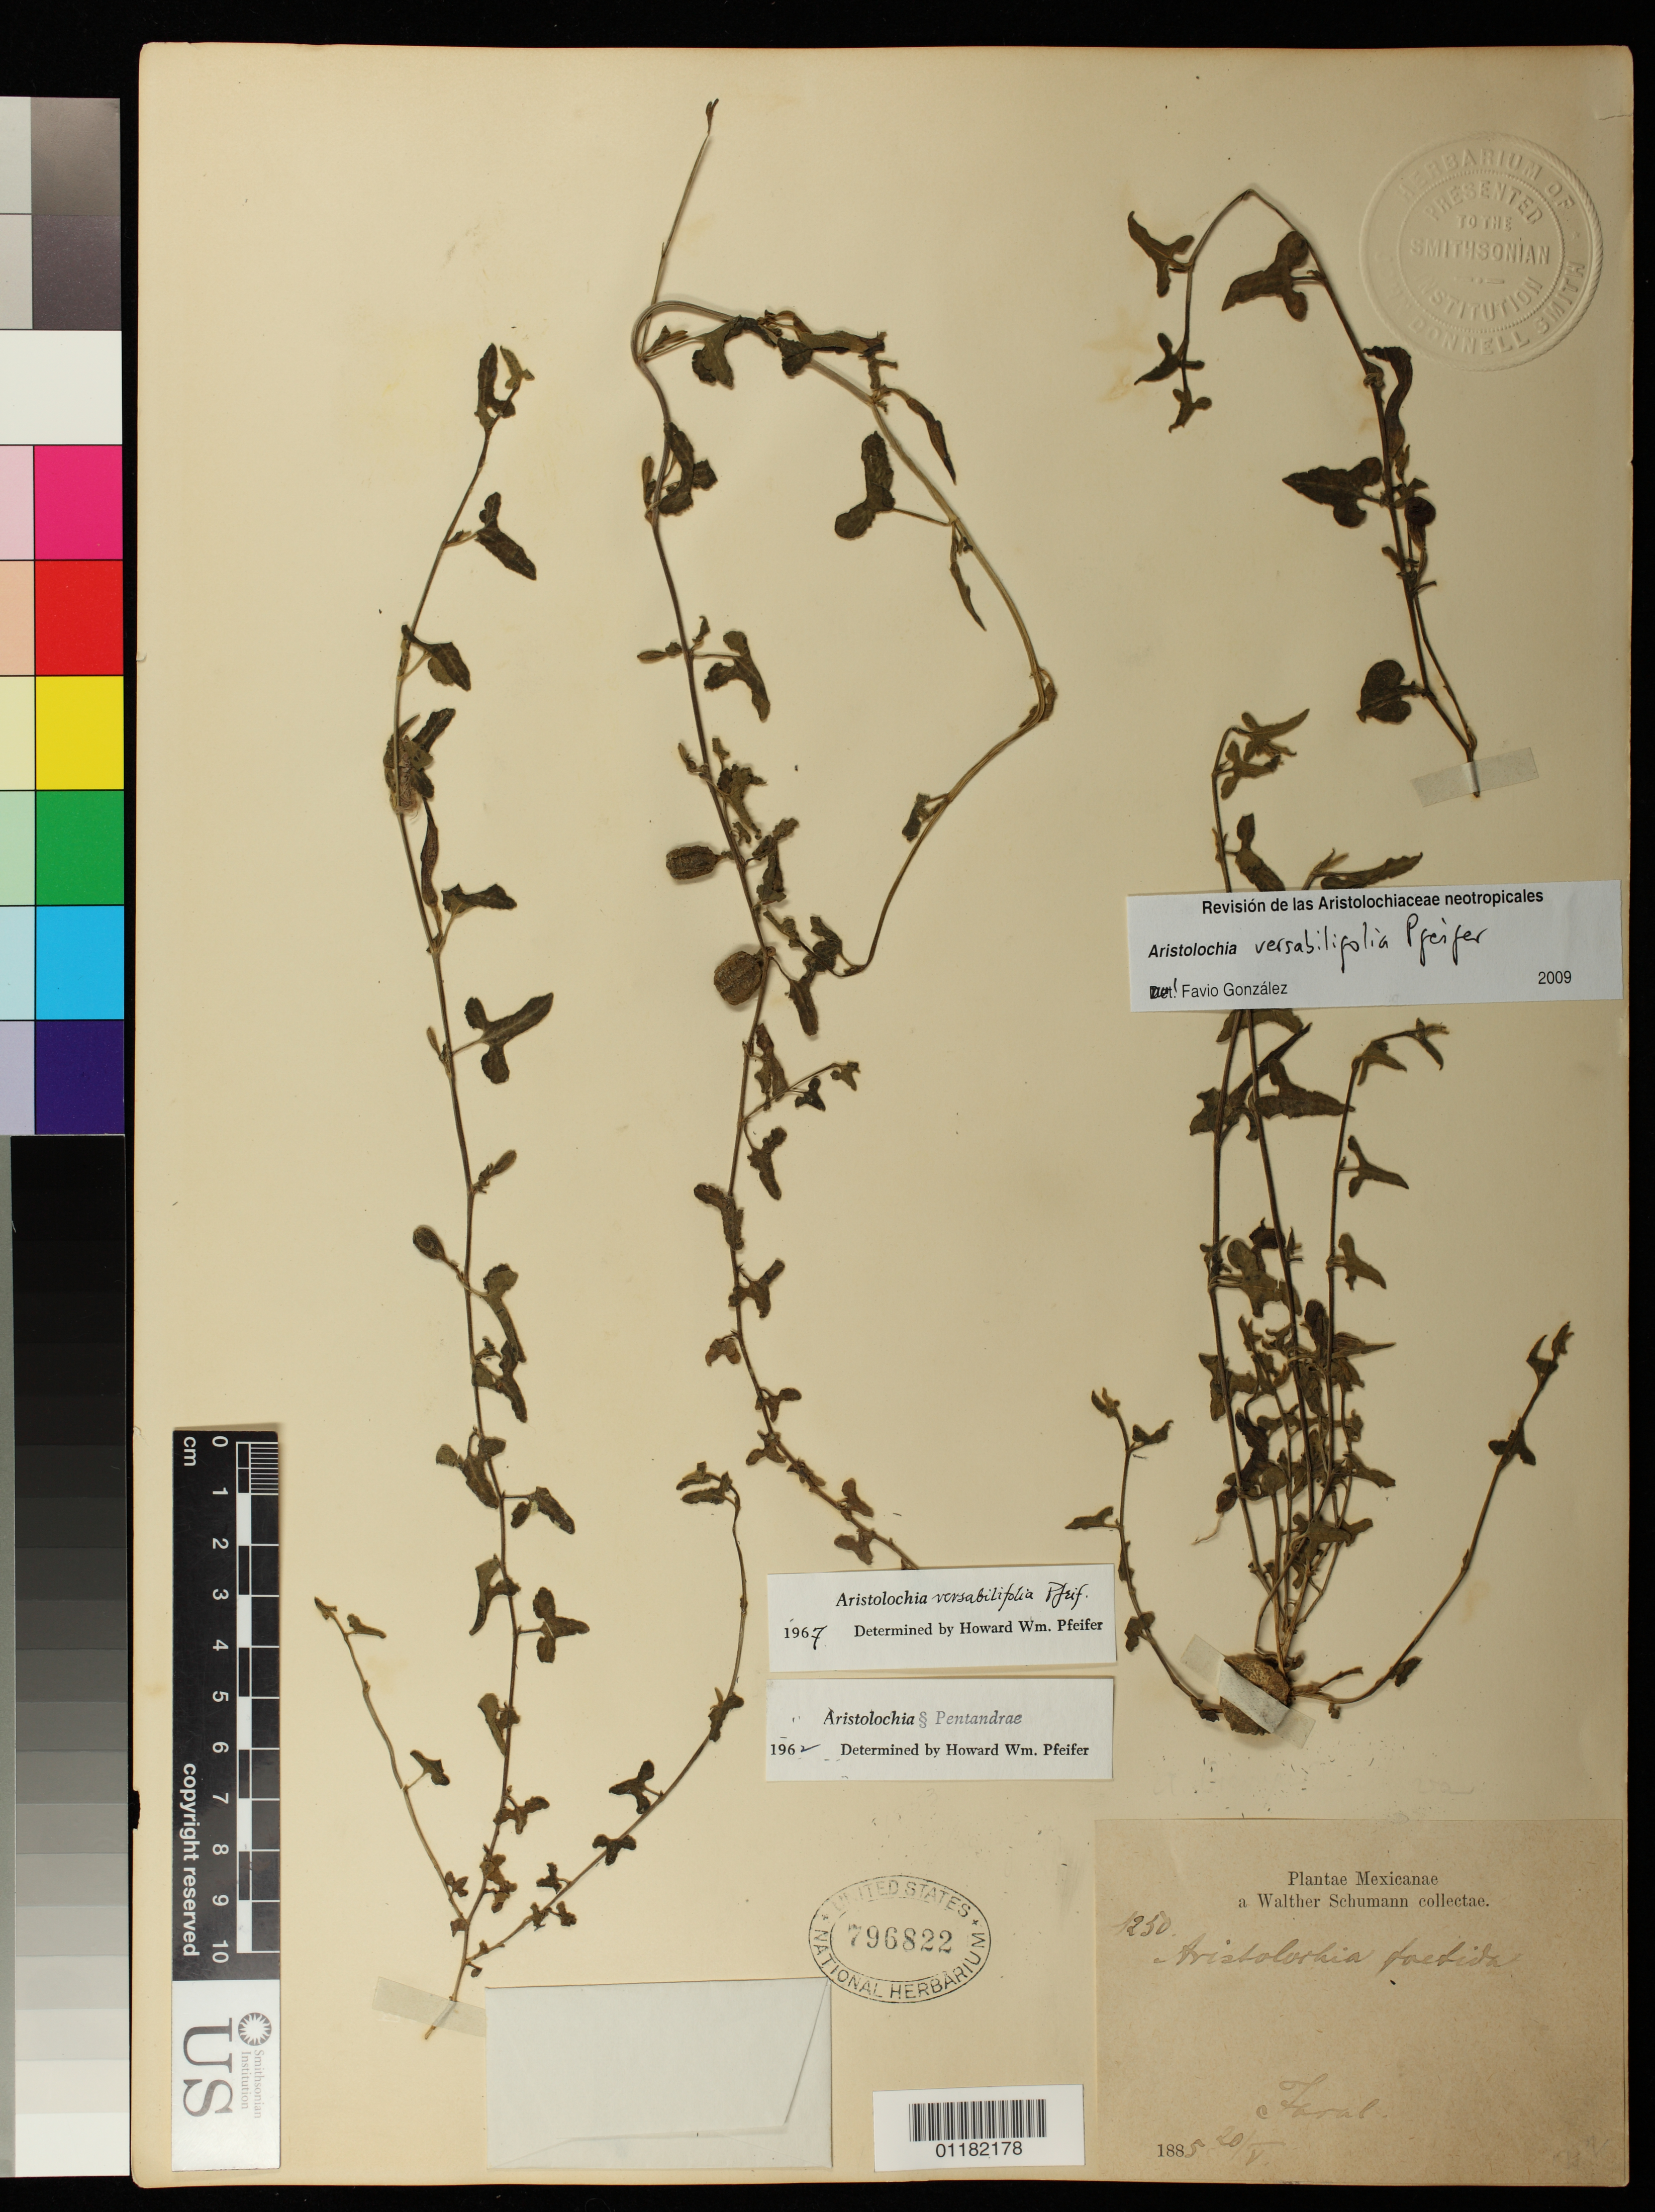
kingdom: Plantae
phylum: Tracheophyta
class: Magnoliopsida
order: Piperales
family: Aristolochiaceae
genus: Aristolochia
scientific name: Aristolochia versabilifolia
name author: Pfeifer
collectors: W. Schumann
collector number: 1250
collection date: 1885-05-20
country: Mexico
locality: Faral (sp.?)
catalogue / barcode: US 796822